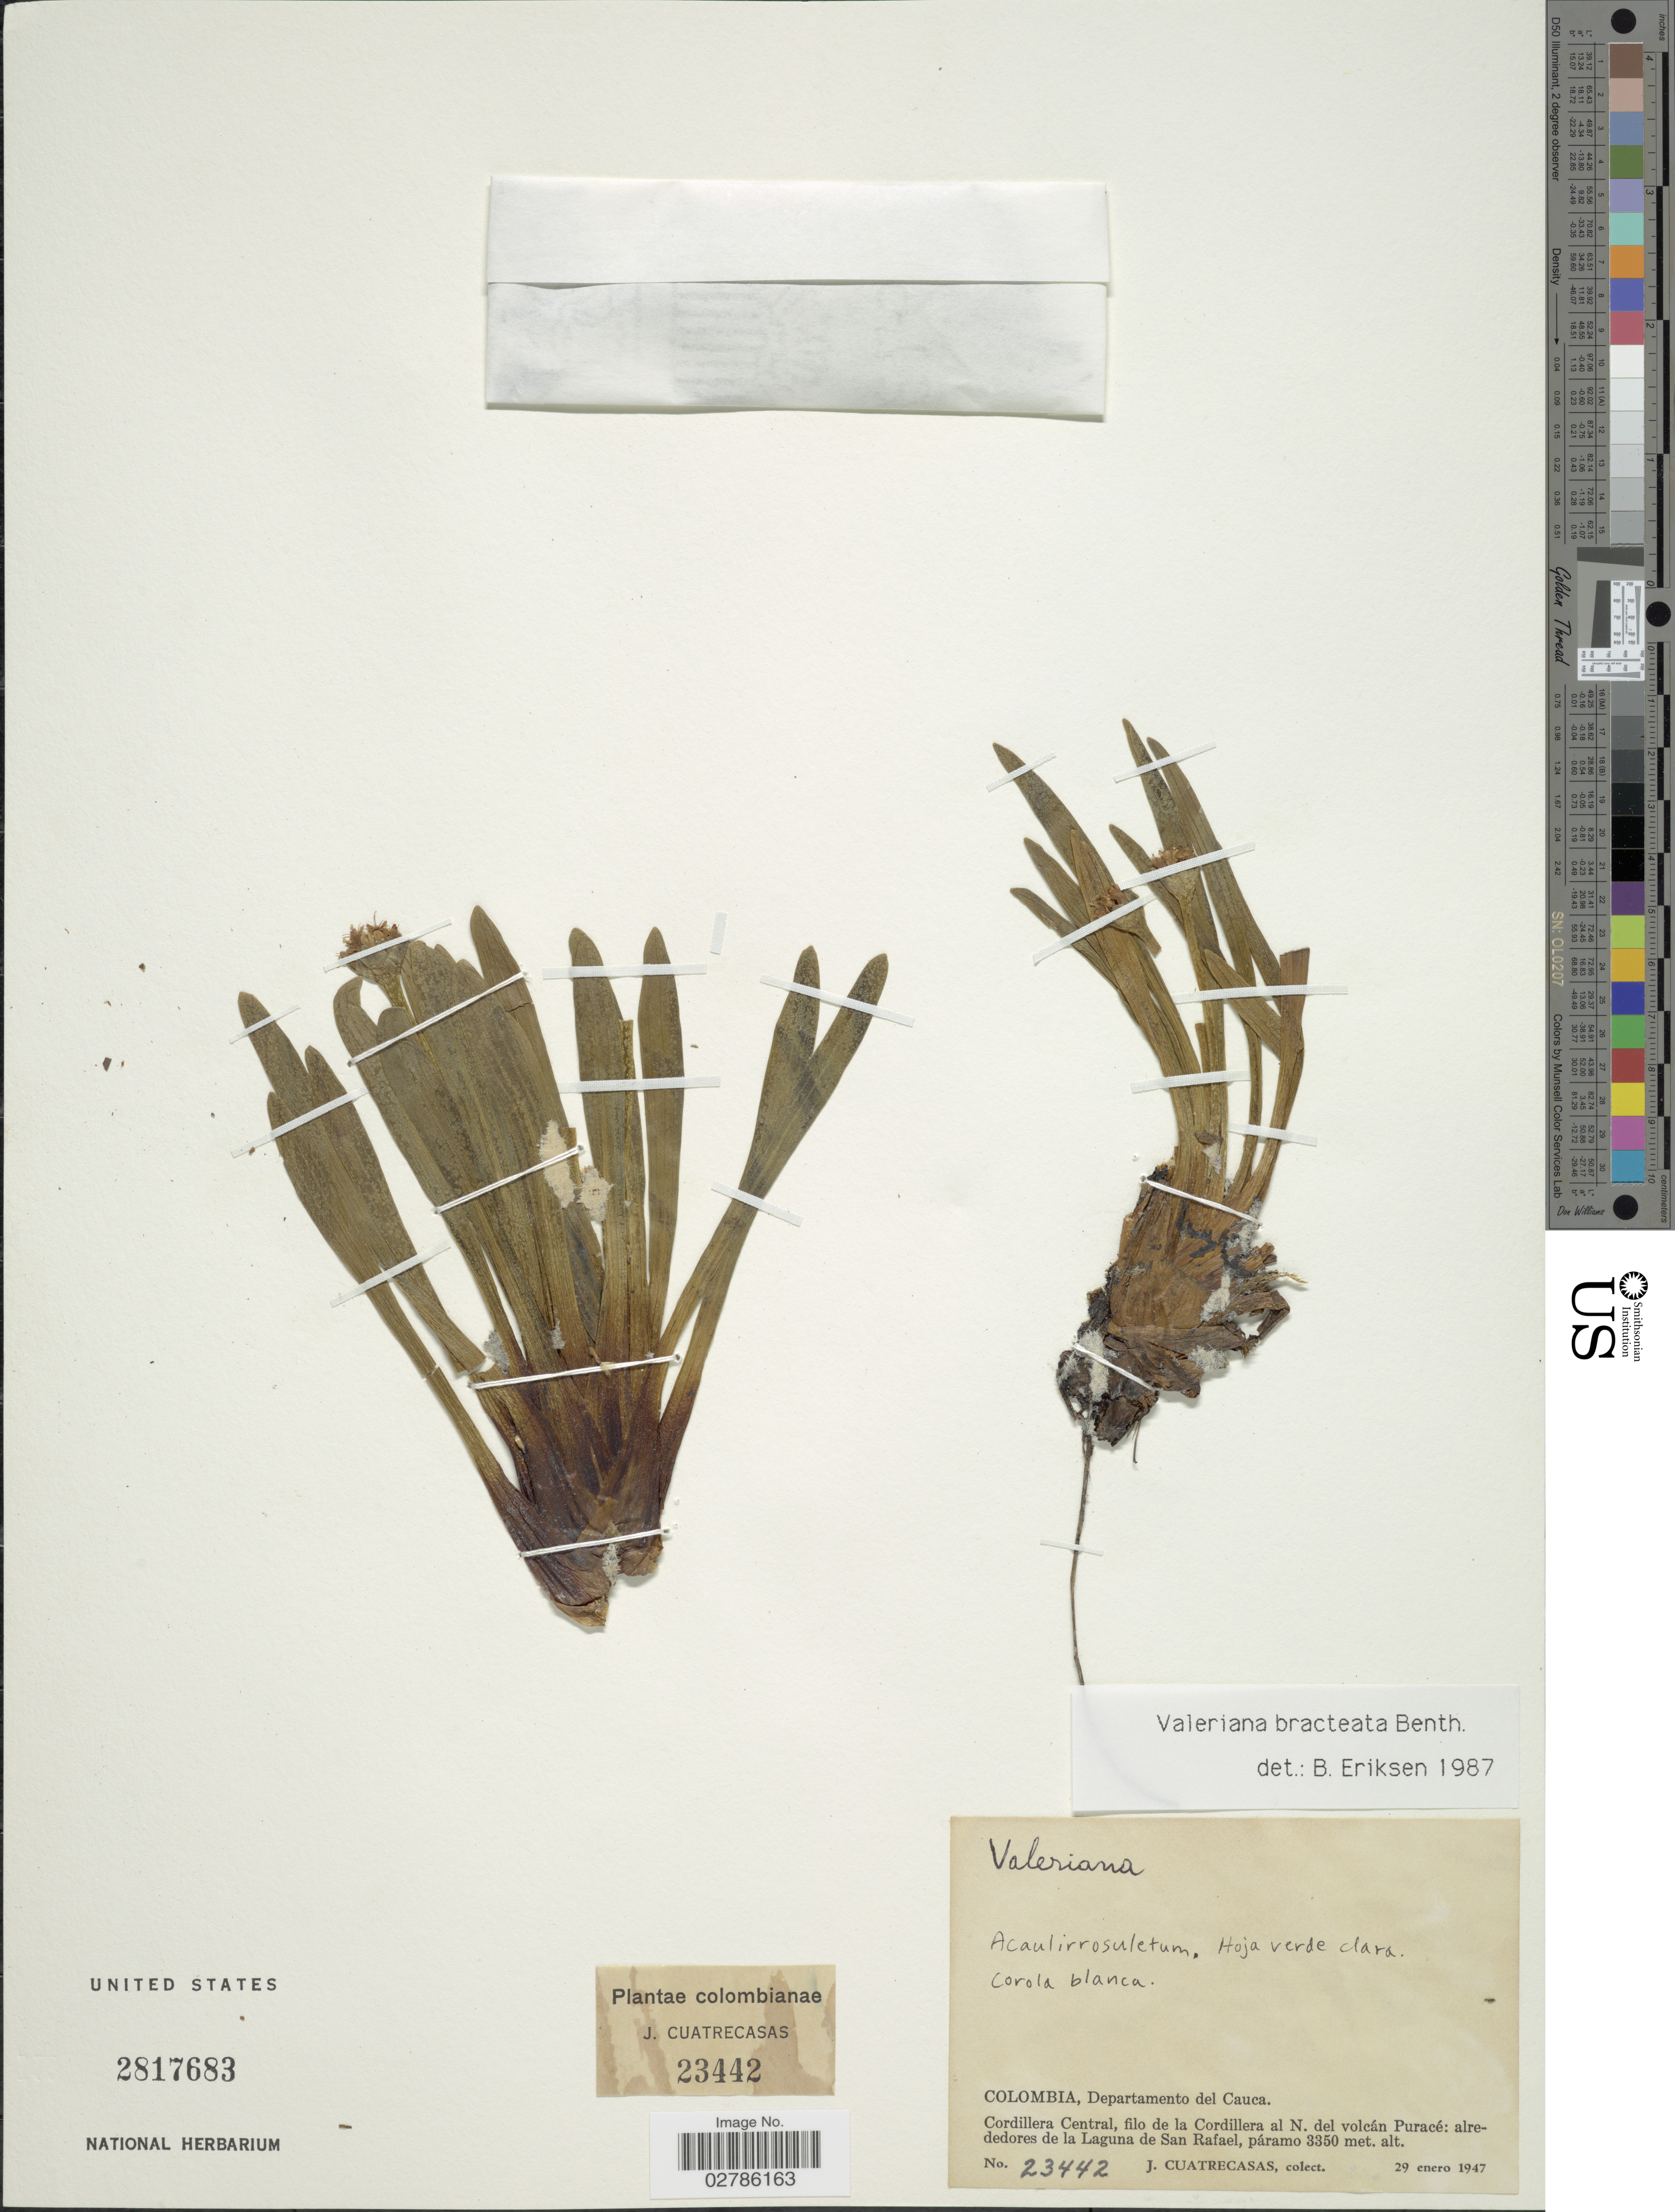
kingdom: Plantae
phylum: Tracheophyta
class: Magnoliopsida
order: Dipsacales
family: Caprifoliaceae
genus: Phyllactis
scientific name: Phyllactis bracteata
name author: (Benth.) Wedd.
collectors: J. Cuatrecasas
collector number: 23442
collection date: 1947-01-29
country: Colombia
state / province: Cauca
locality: Departamento del Cauca, Cordillera Central, filo de la Cordillera al N. del volcán Puracé, alrededores de la Laguna de San Rafael, páramo.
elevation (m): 3350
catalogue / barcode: US 2817683